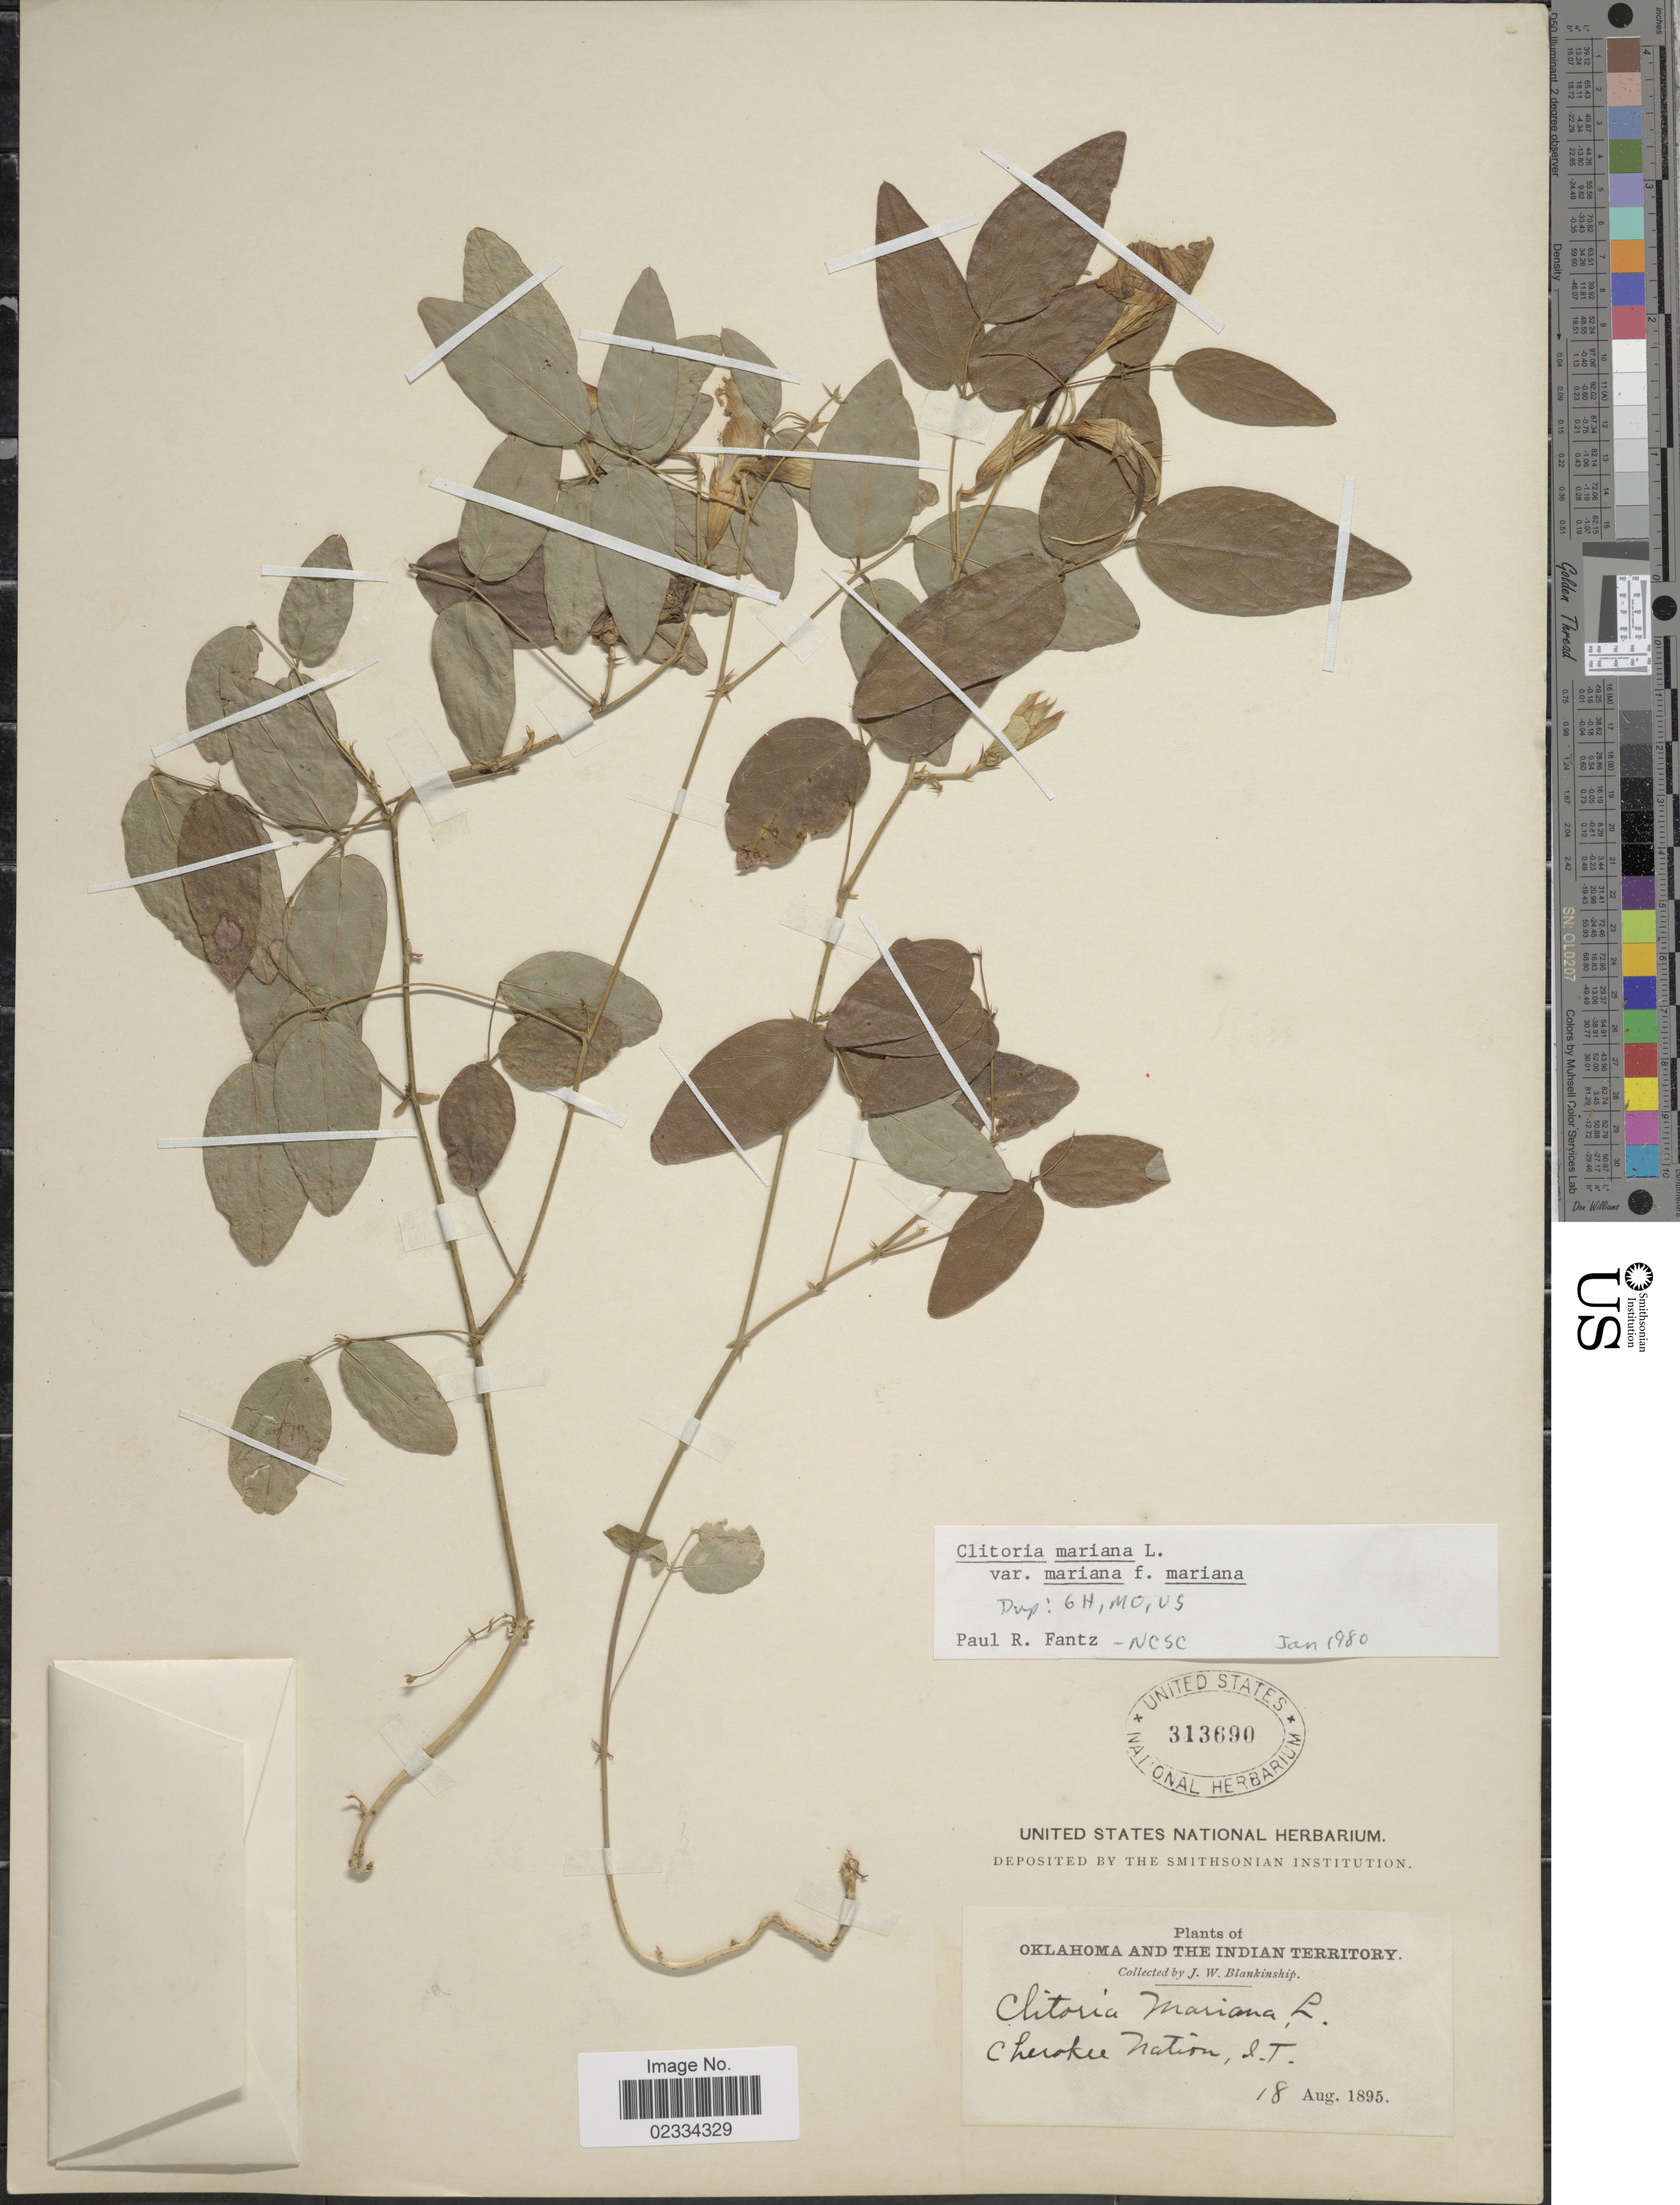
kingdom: Plantae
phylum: Tracheophyta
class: Magnoliopsida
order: Fabales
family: Fabaceae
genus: Clitoria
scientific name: Clitoria mariana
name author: L.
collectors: J. W. Blankinship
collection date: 1895-08-18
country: United States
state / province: Oklahoma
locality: Indian Territory. Cherokee Nation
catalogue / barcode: US 313690